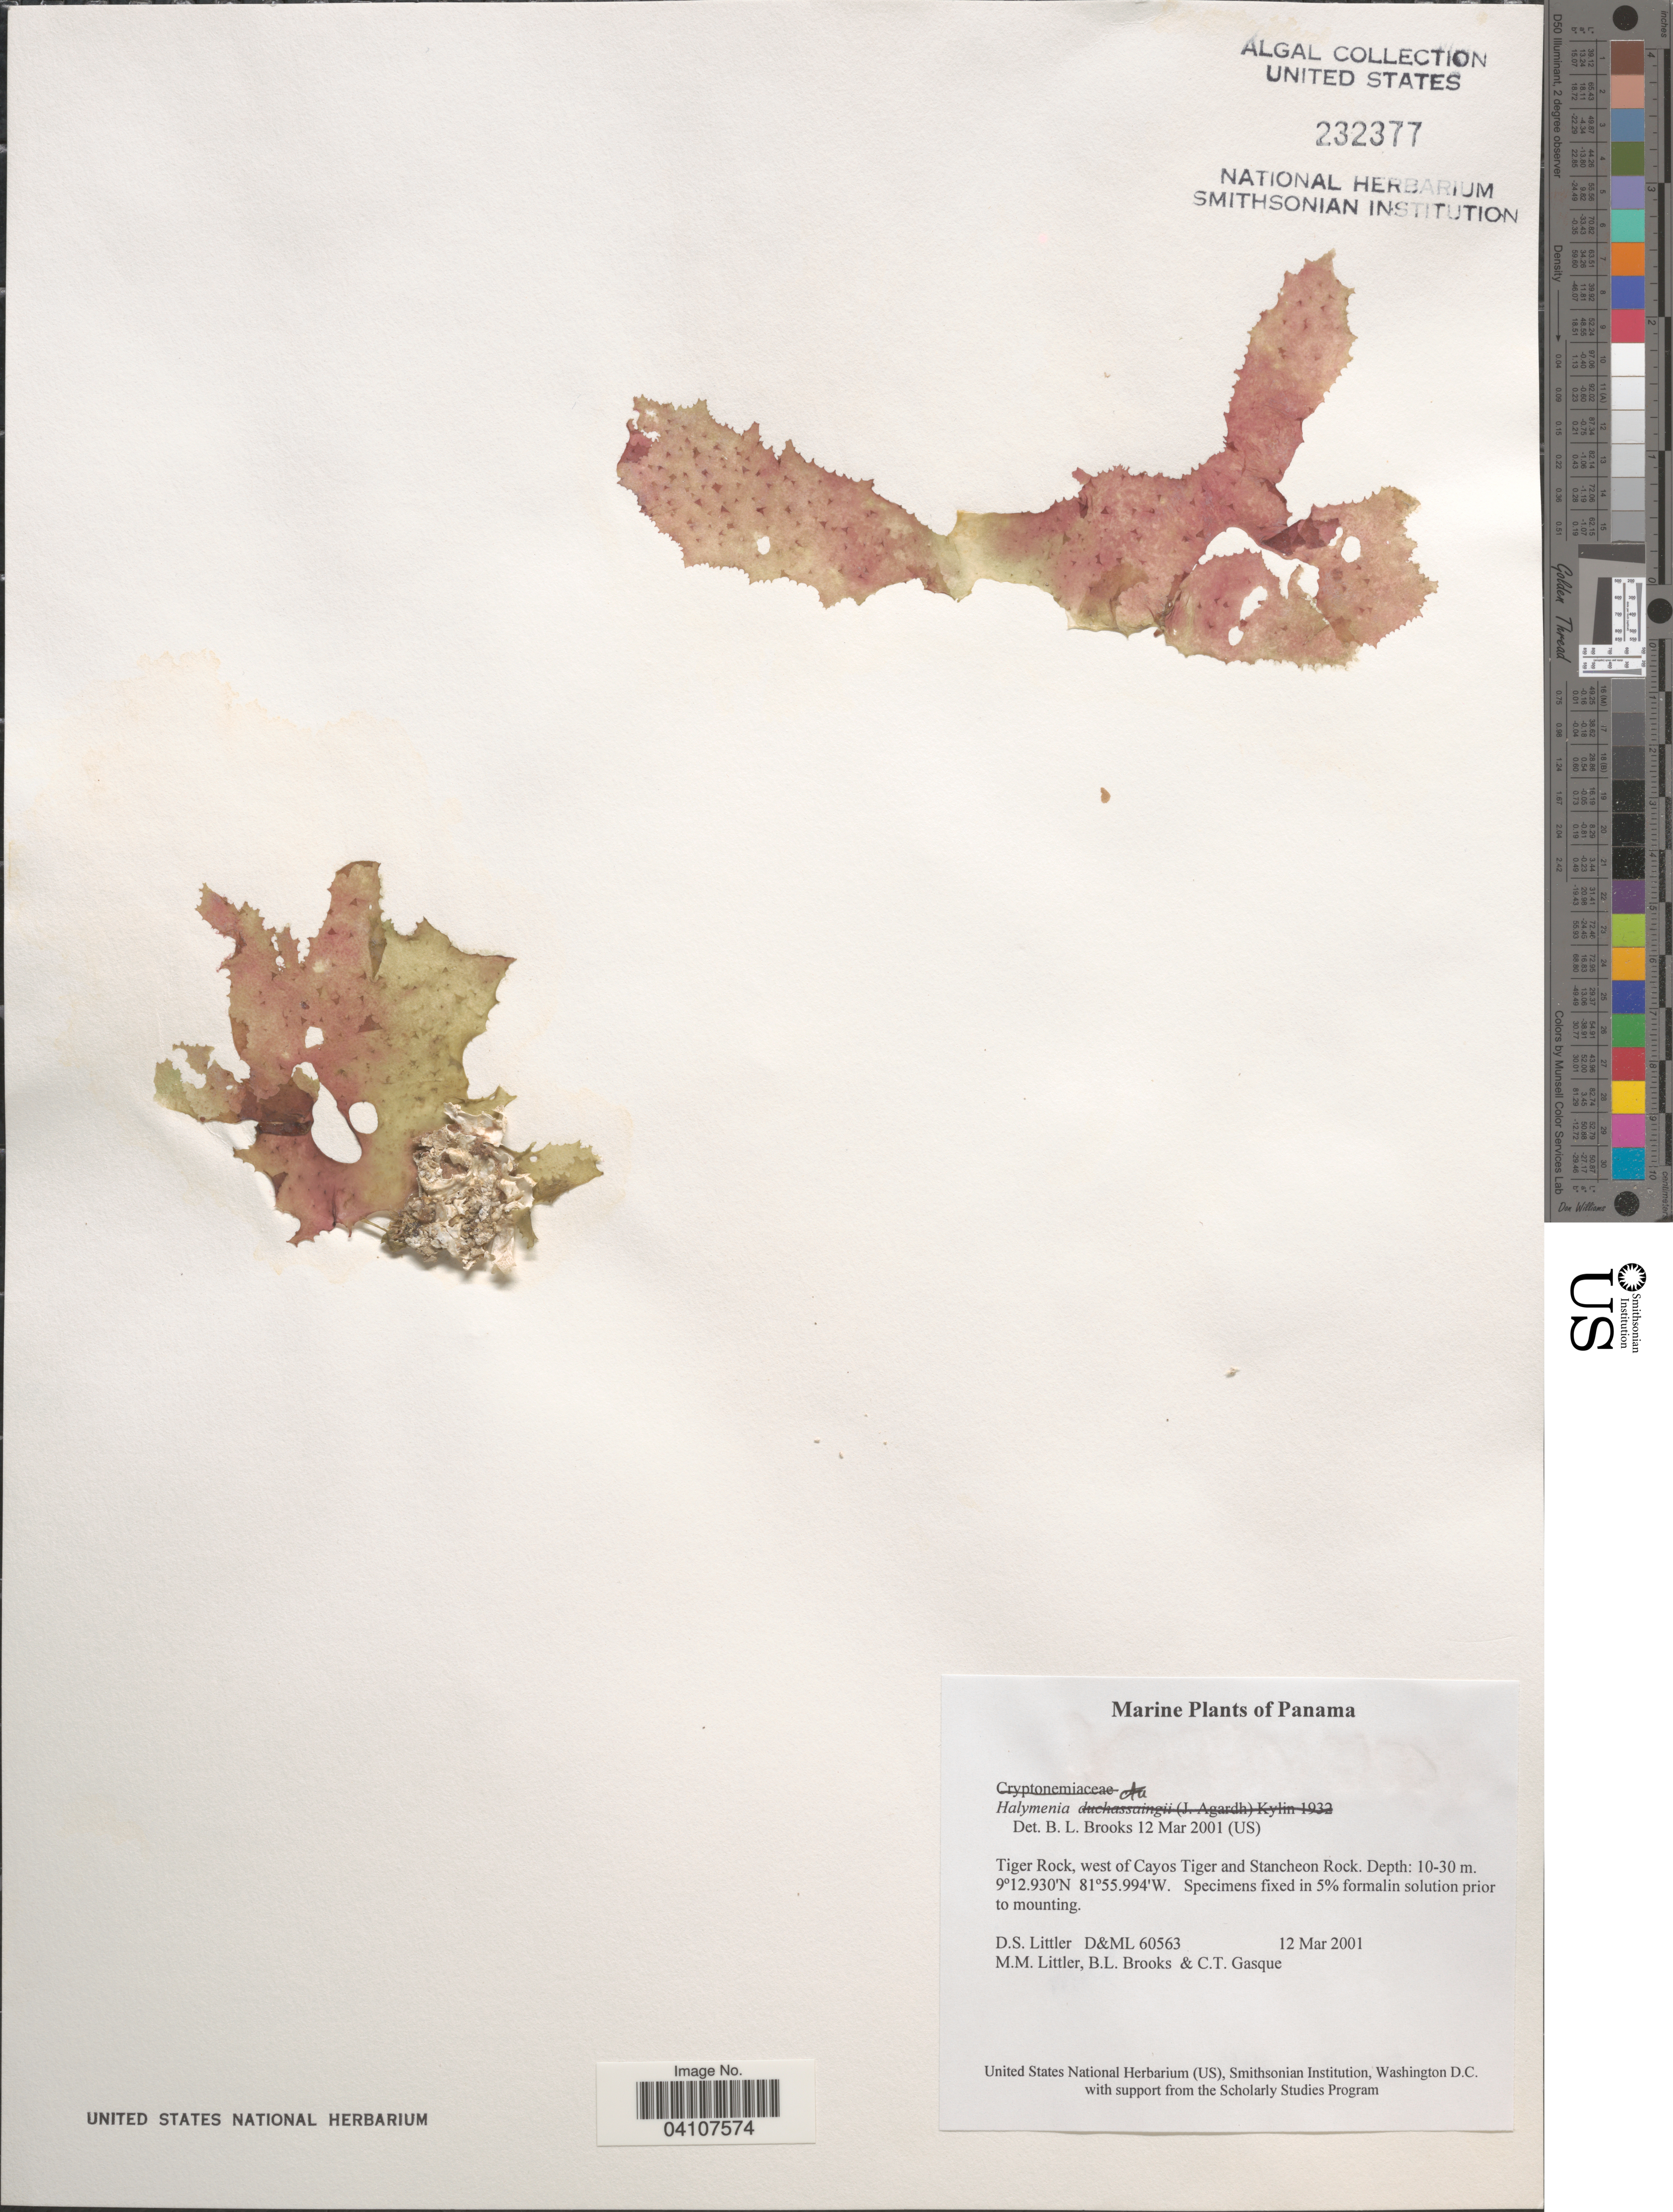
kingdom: Plantae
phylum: Rhodophyta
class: Florideophyceae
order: Halymeniales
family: Halymeniaceae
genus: Halymenia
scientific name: Halymenia sp.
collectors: D. S. Littler, B. Brooks & C. Gasque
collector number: D&ML60563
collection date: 2001-03-12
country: Panama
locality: Tiger Rock, west of Cayos Tiger and Stancheon Rock.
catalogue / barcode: US 232377